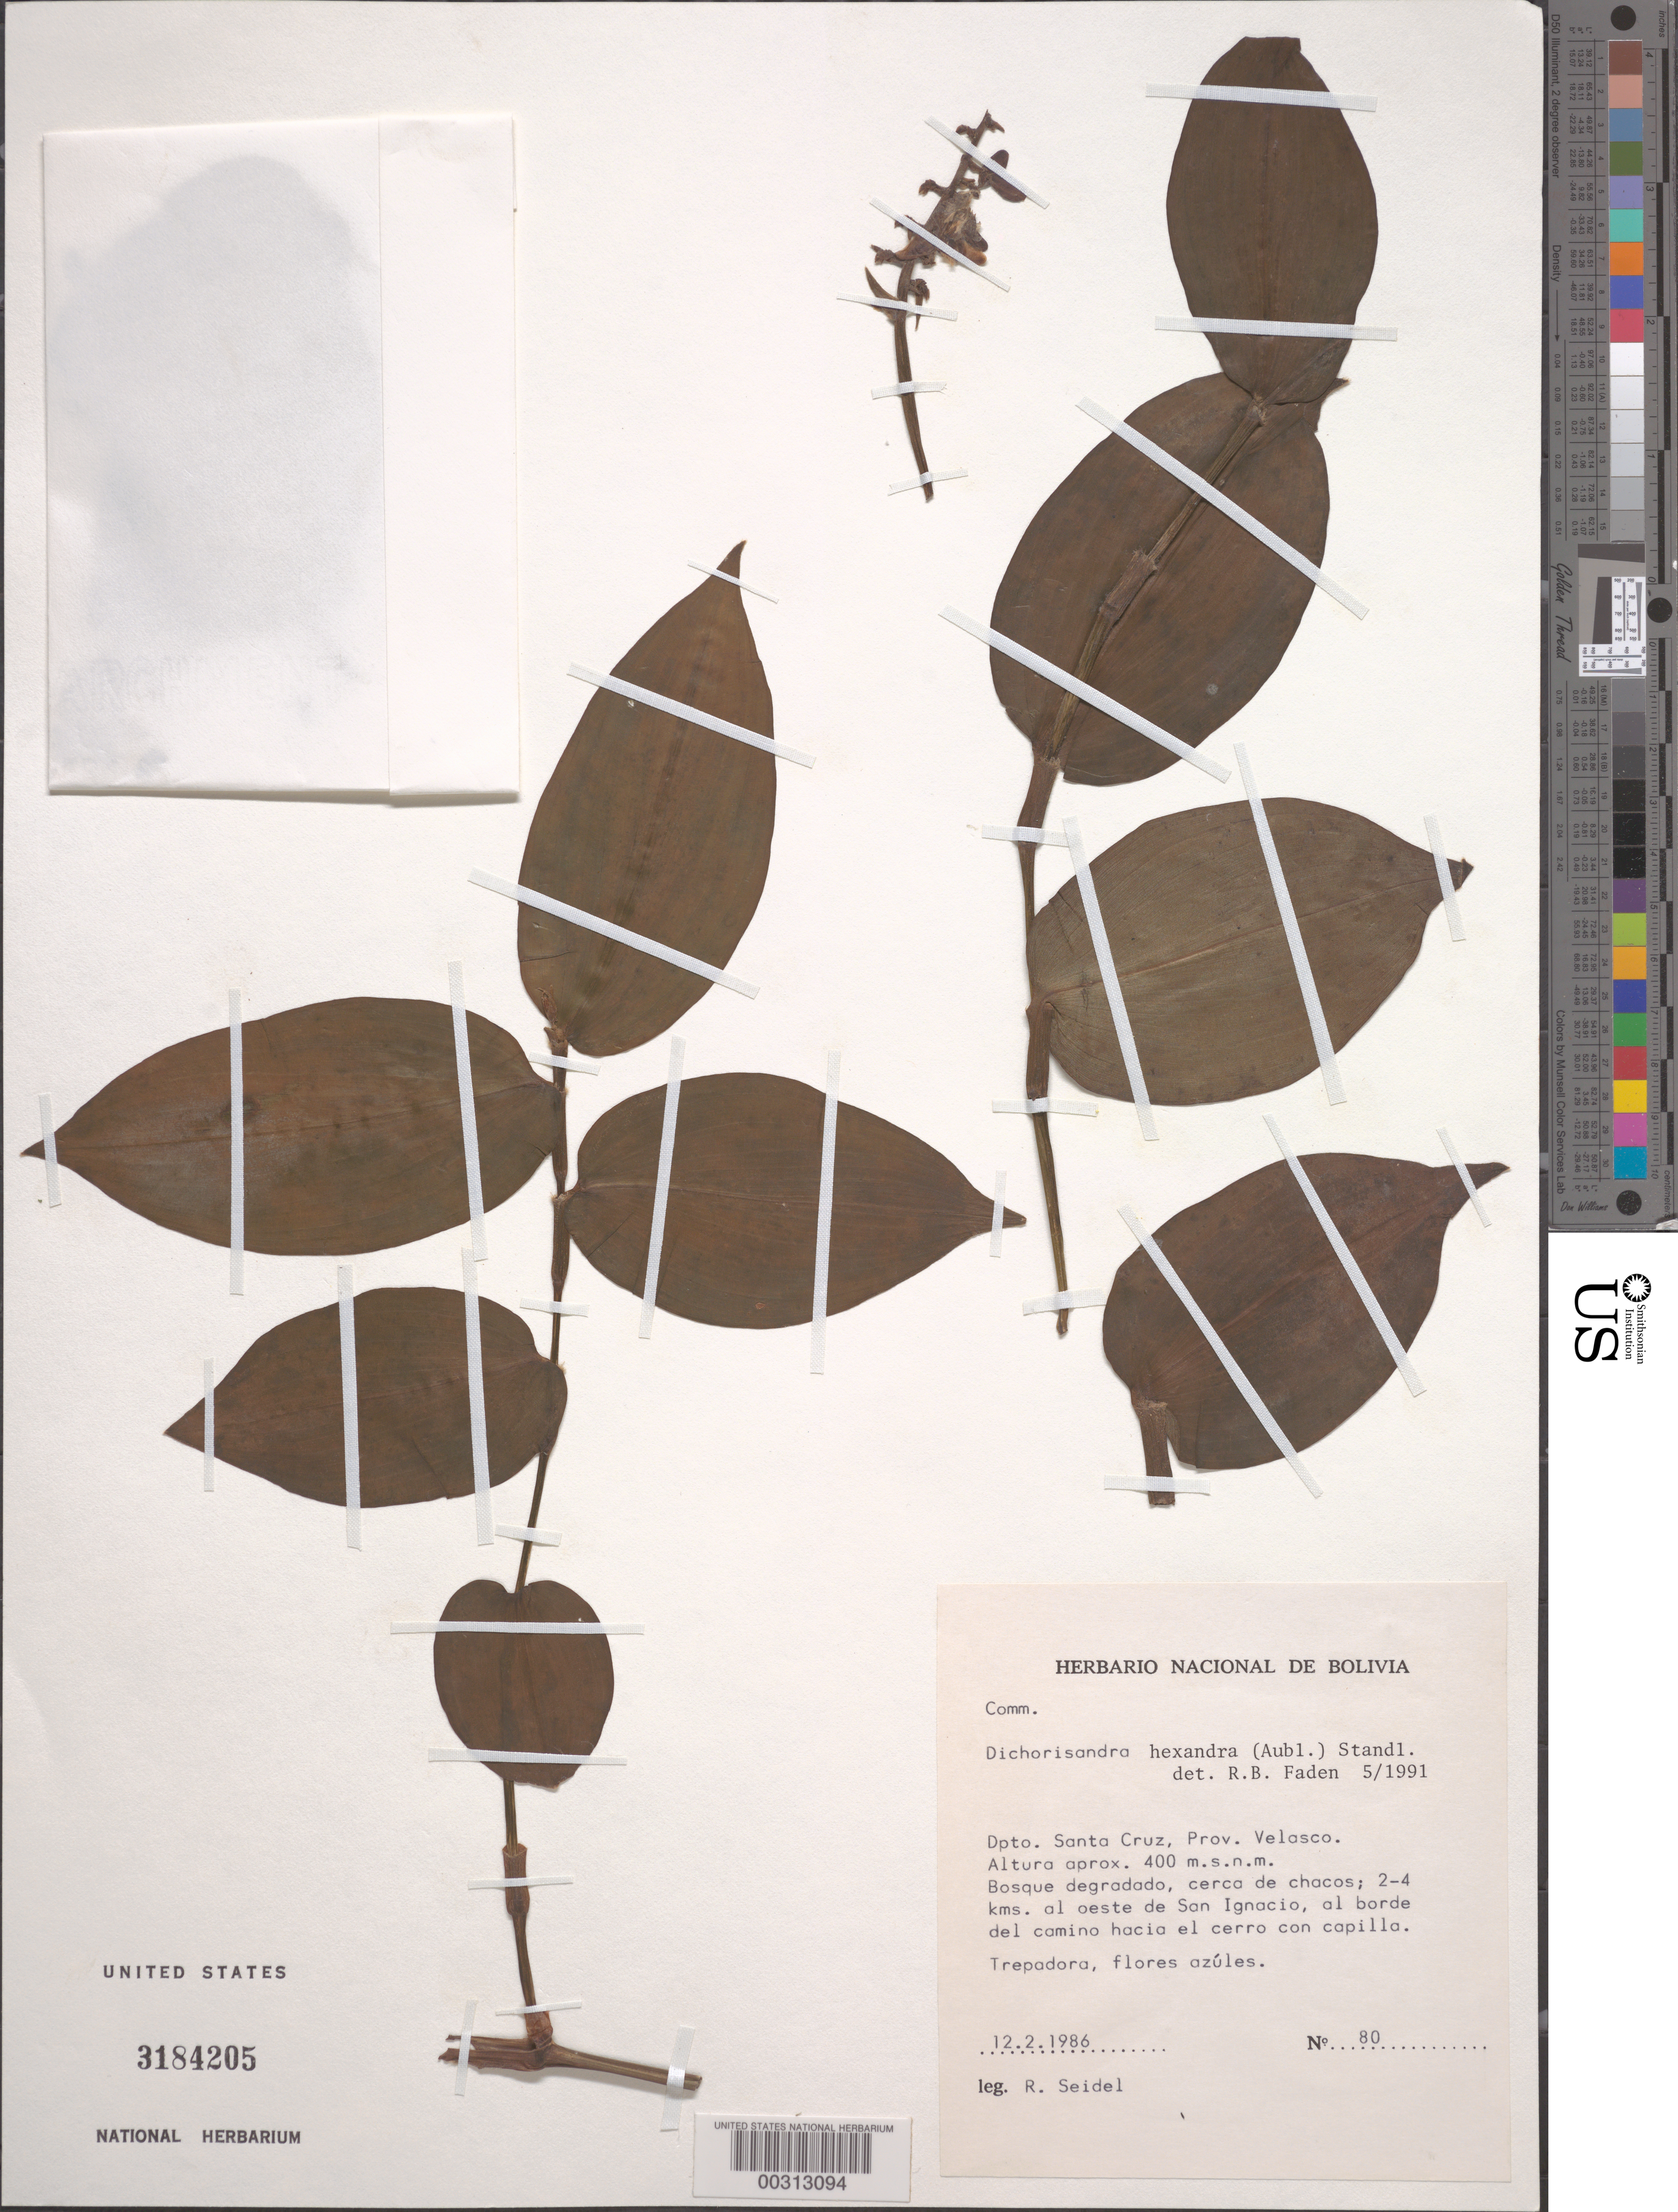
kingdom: Plantae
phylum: Tracheophyta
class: Liliopsida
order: Commelinales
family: Commelinaceae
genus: Dichorisandra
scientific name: Dichorisandra hexandra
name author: (Aubl.) Standl.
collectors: R. Seidel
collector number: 80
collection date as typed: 12 Feb 1986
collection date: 1986-02-12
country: Bolivia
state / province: Santa Cruz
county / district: Velasco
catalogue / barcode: US 3184205